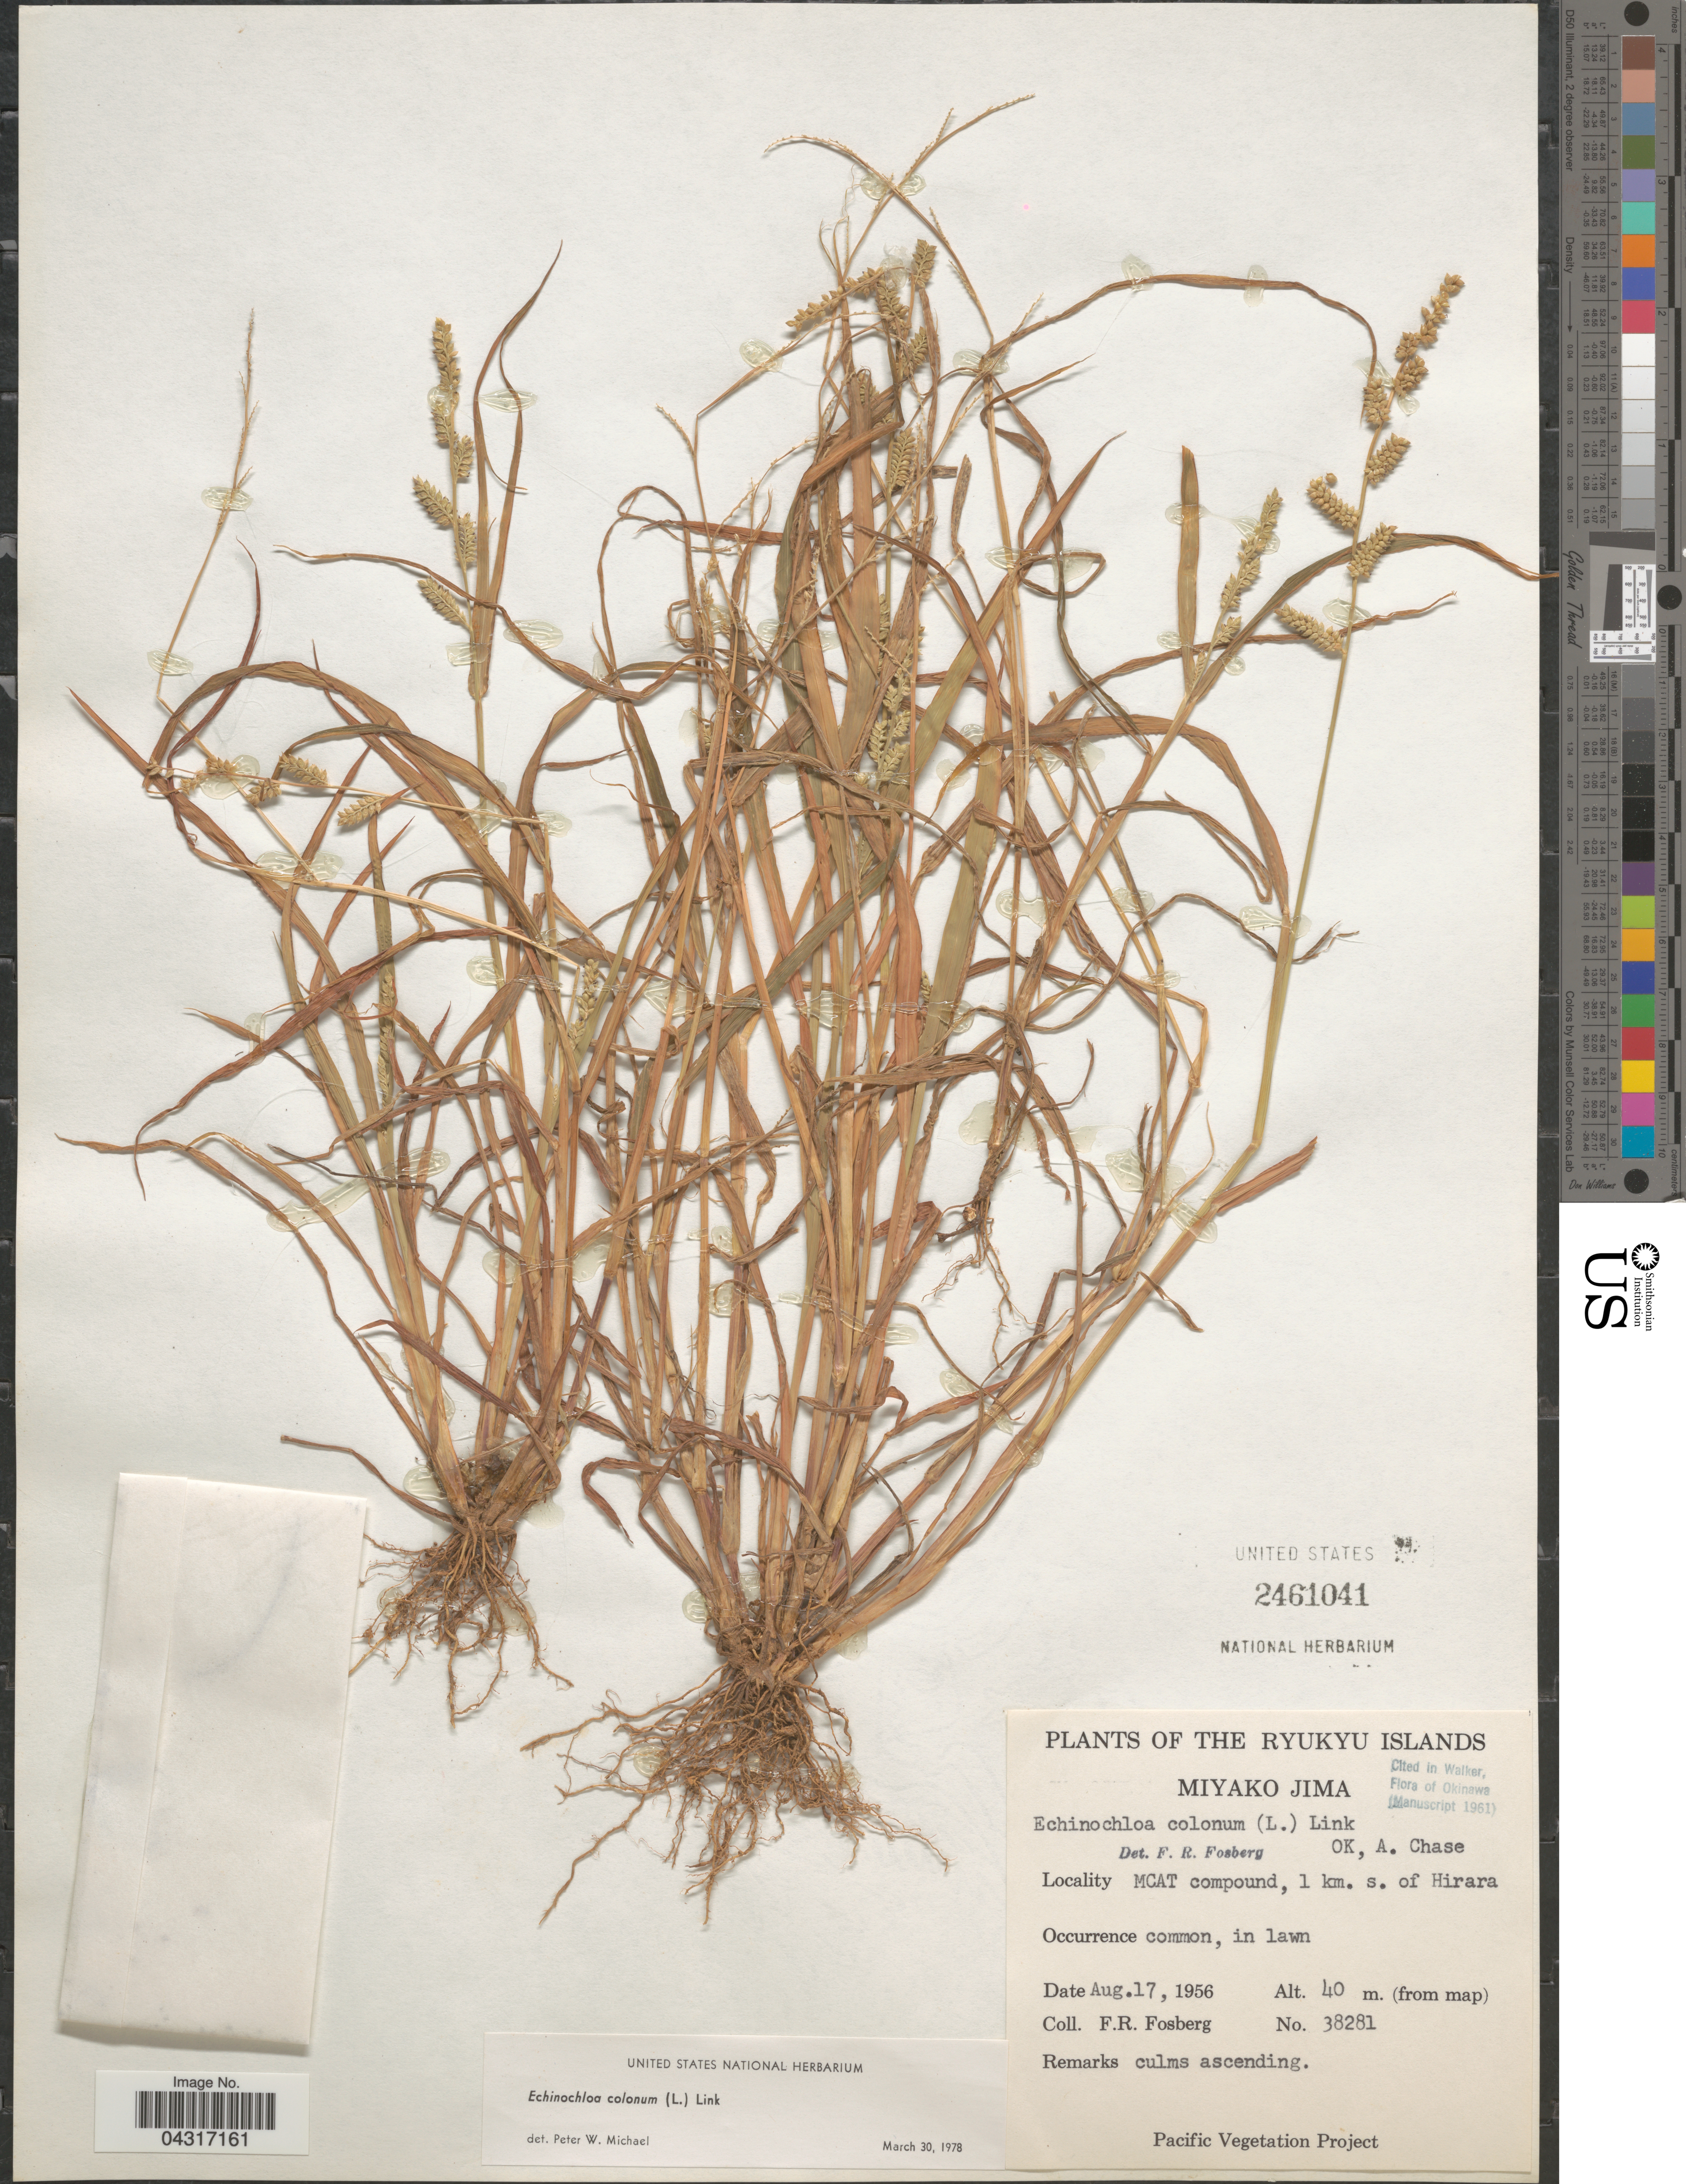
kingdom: Plantae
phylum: Tracheophyta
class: Liliopsida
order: Poales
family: Poaceae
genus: Echinochloa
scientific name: Echinochloa colona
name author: (L.) Link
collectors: F. R. Fosberg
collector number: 38281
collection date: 1956-08-17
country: Japan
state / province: Okinawa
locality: The Ryukyu Islands. Miyako Jima. MCAT compound, 1 km. s. of Hirara.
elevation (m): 40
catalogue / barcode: US 2461041